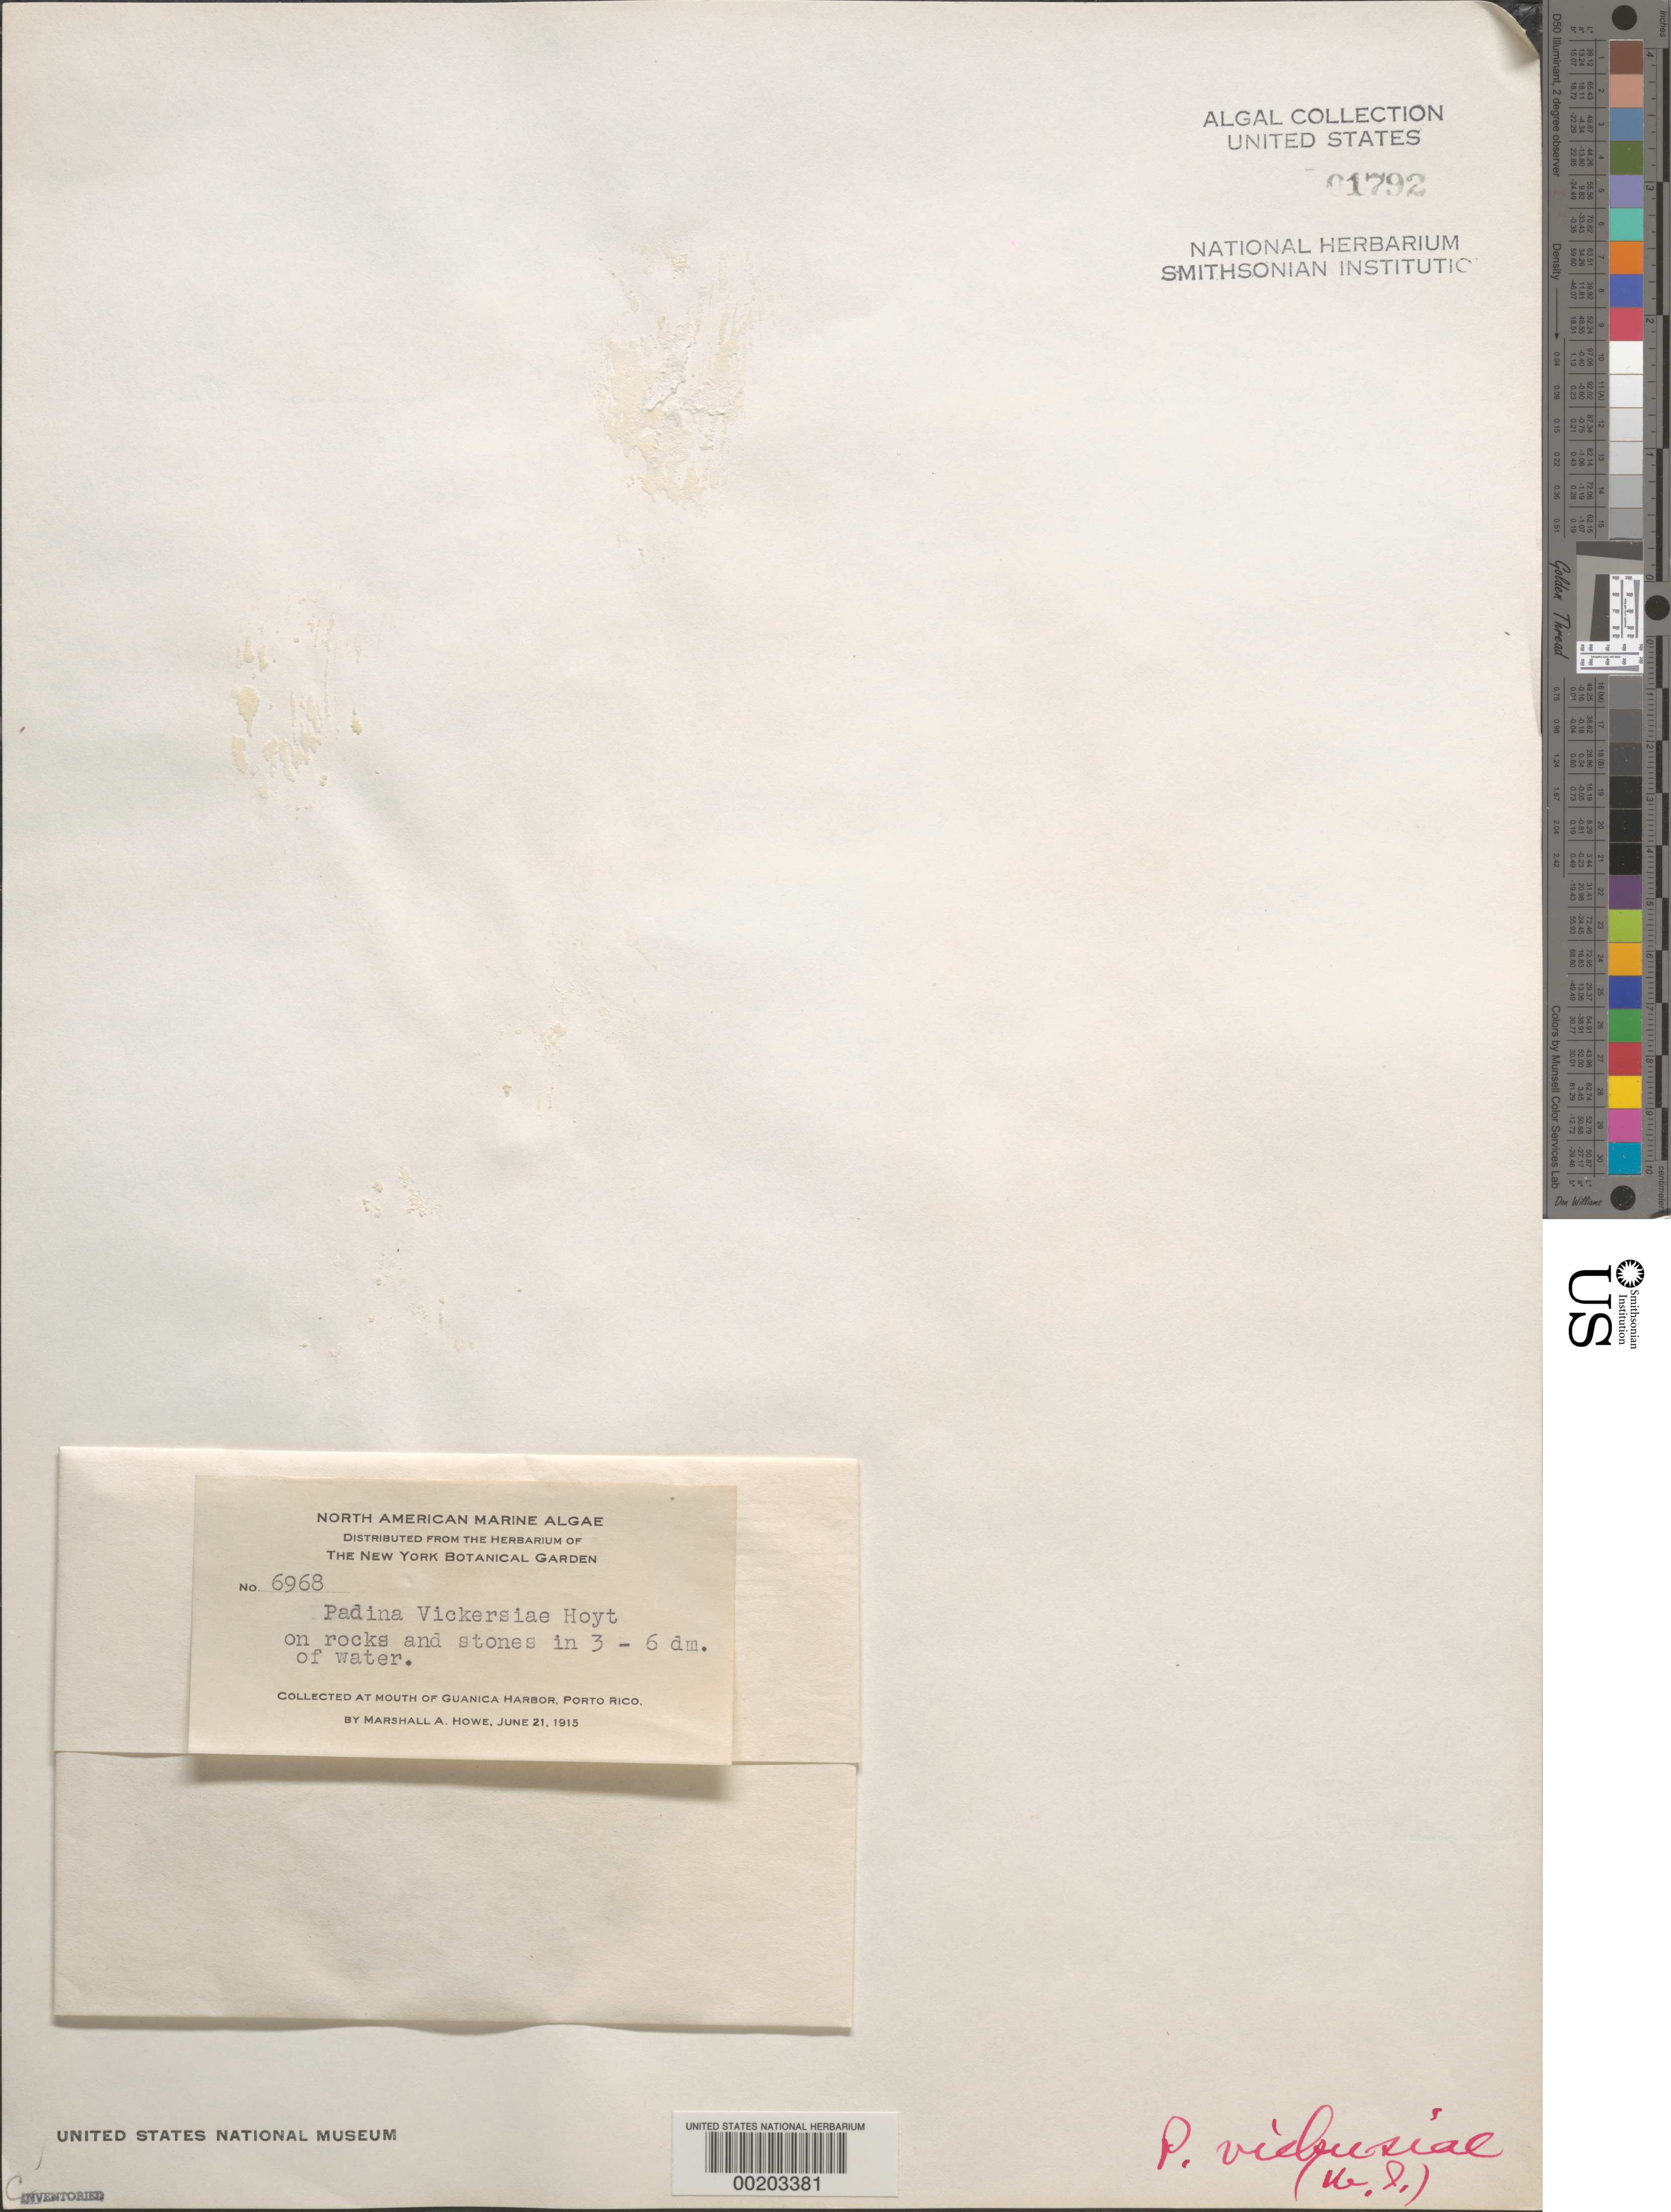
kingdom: Chromista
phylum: Ochrophyta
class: Phaeophyceae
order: Dictyotales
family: Dictyotaceae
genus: Padina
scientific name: Padina gymnospora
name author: (Kütz.) O.G. Sond.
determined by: Algae name updating Project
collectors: M. A. Howe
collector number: MAH 6968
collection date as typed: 21 Jun 1915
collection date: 1915-06-21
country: Puerto Rico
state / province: Mayaguez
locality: Guanica harbor mouth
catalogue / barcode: US 1792